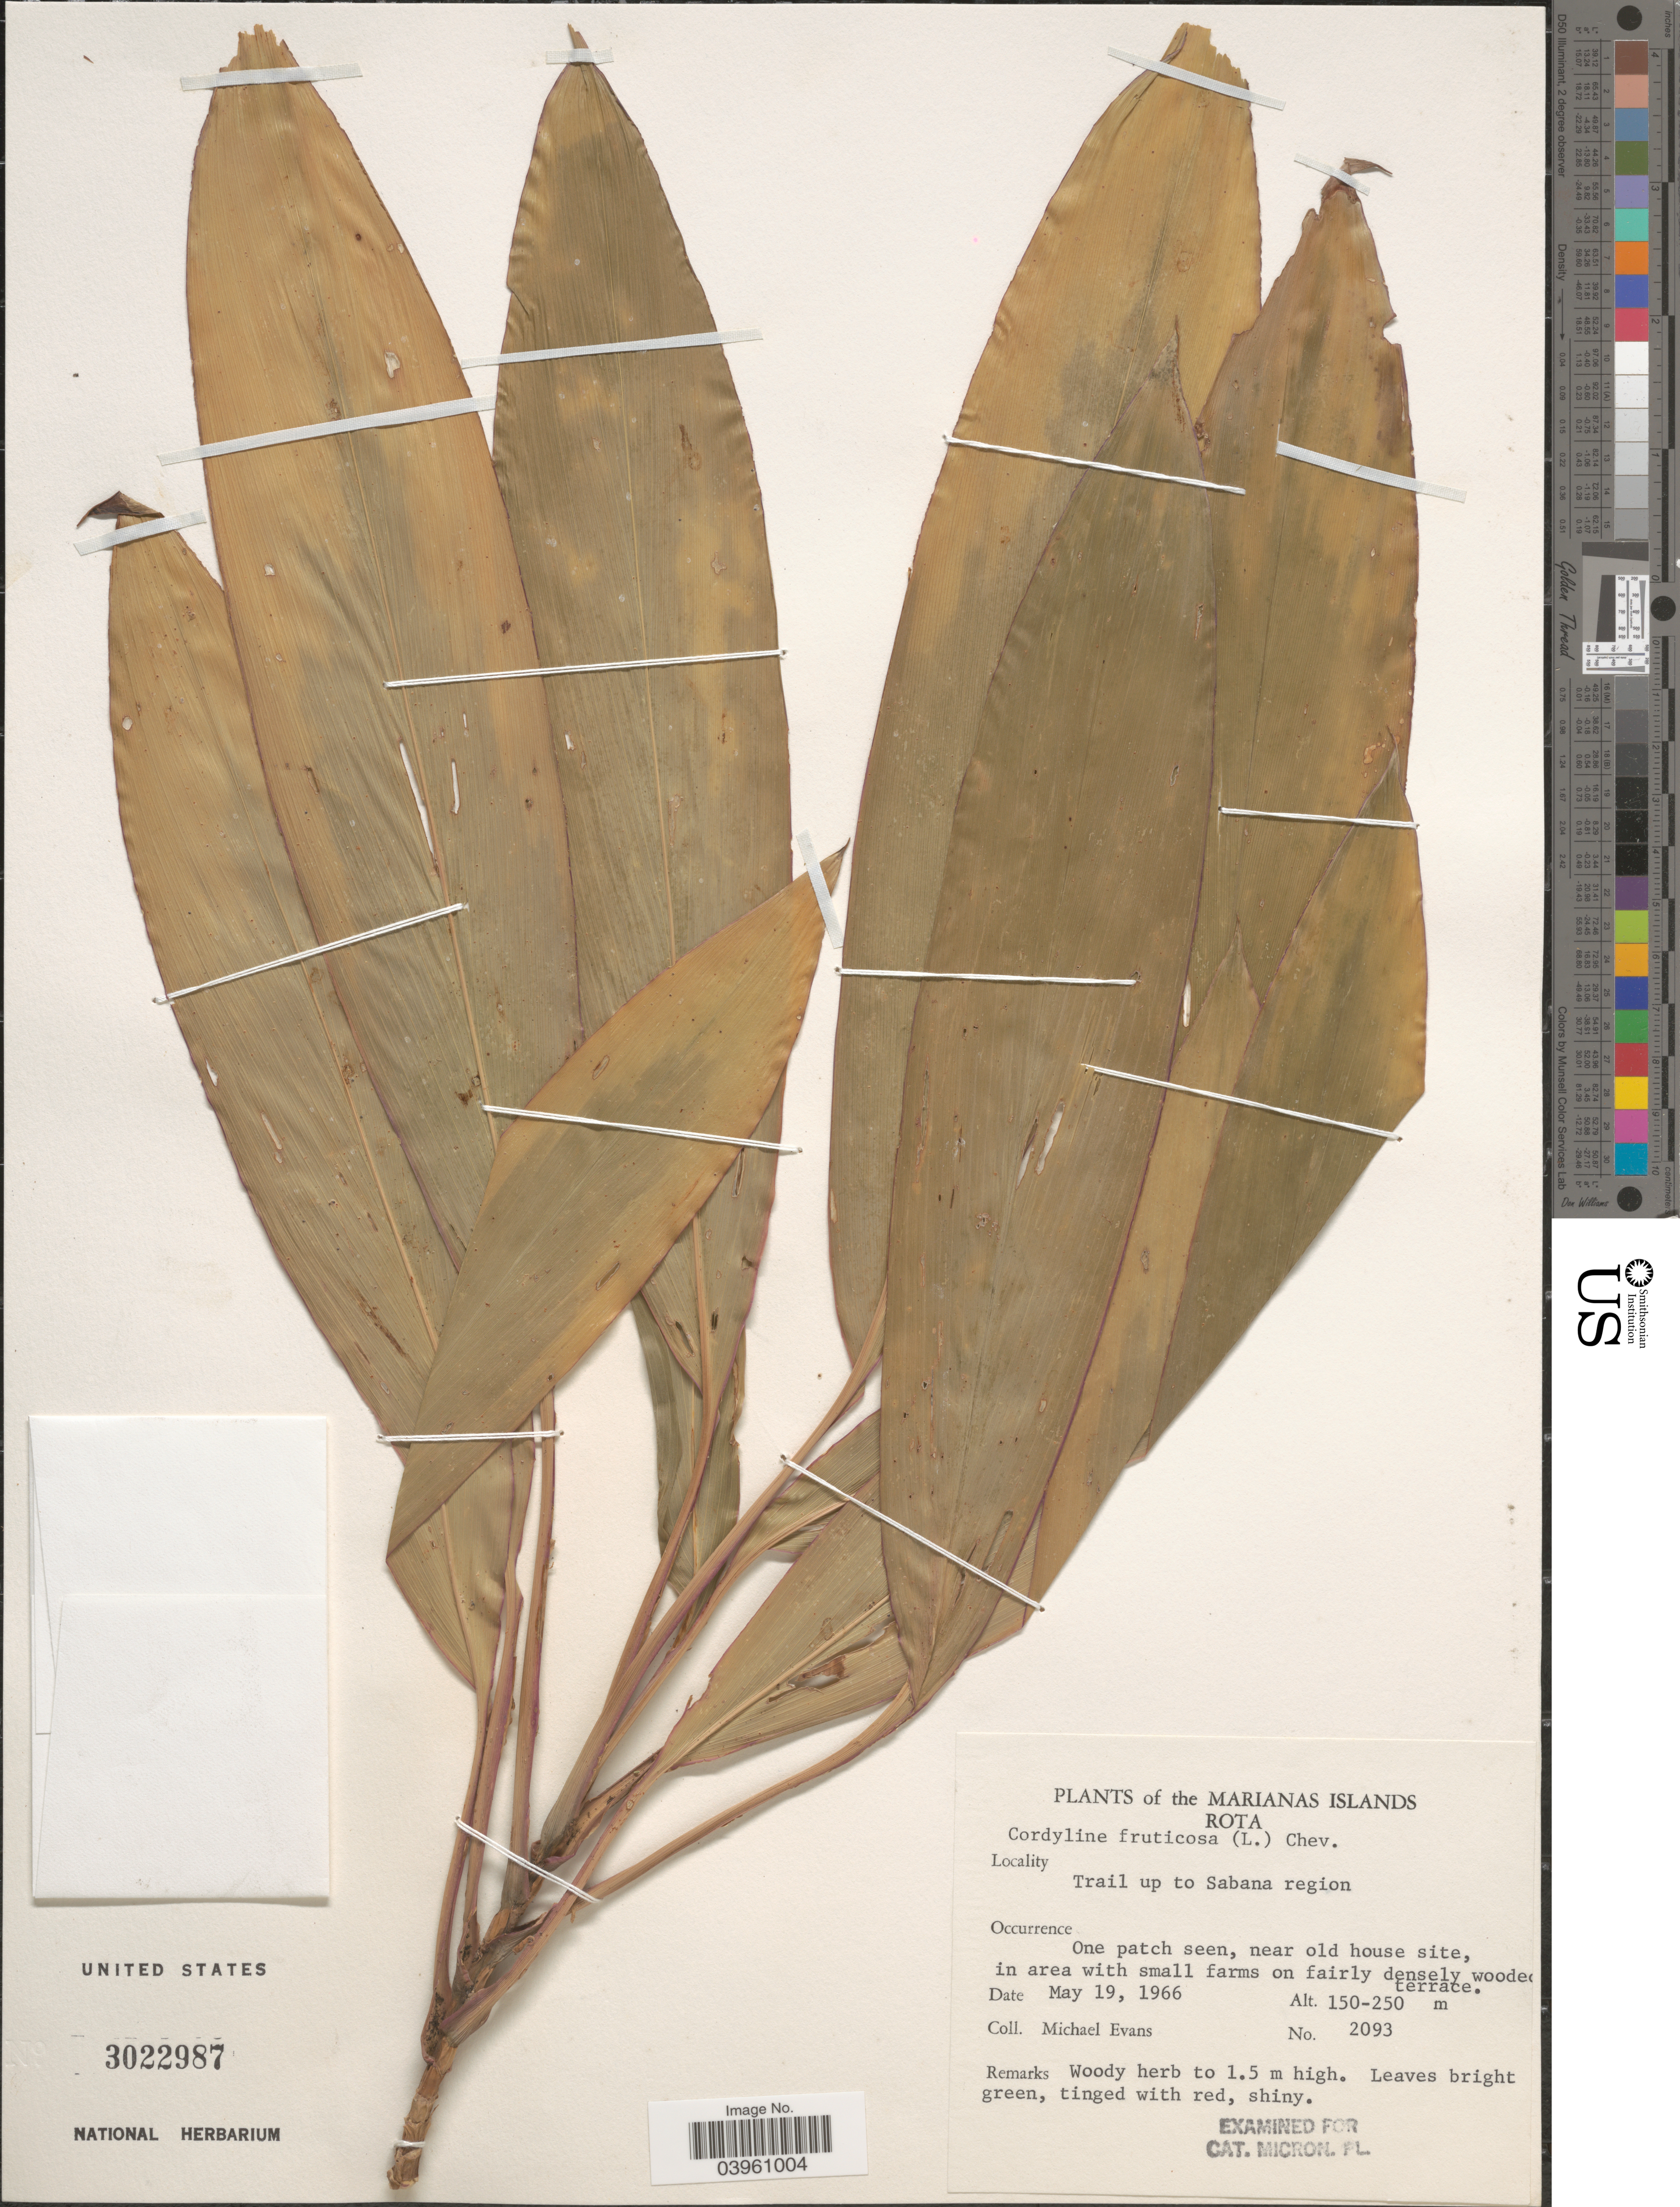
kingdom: Plantae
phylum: Tracheophyta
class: Liliopsida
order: Asparagales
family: Asparagaceae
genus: Cordyline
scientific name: Cordyline fruticosa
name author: (L.) A. Chev.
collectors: M. Evans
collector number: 2093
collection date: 1966-05-19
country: Northern Mariana Islands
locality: Rota. Trail up to Sabana region.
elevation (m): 150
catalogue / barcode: US 3022987